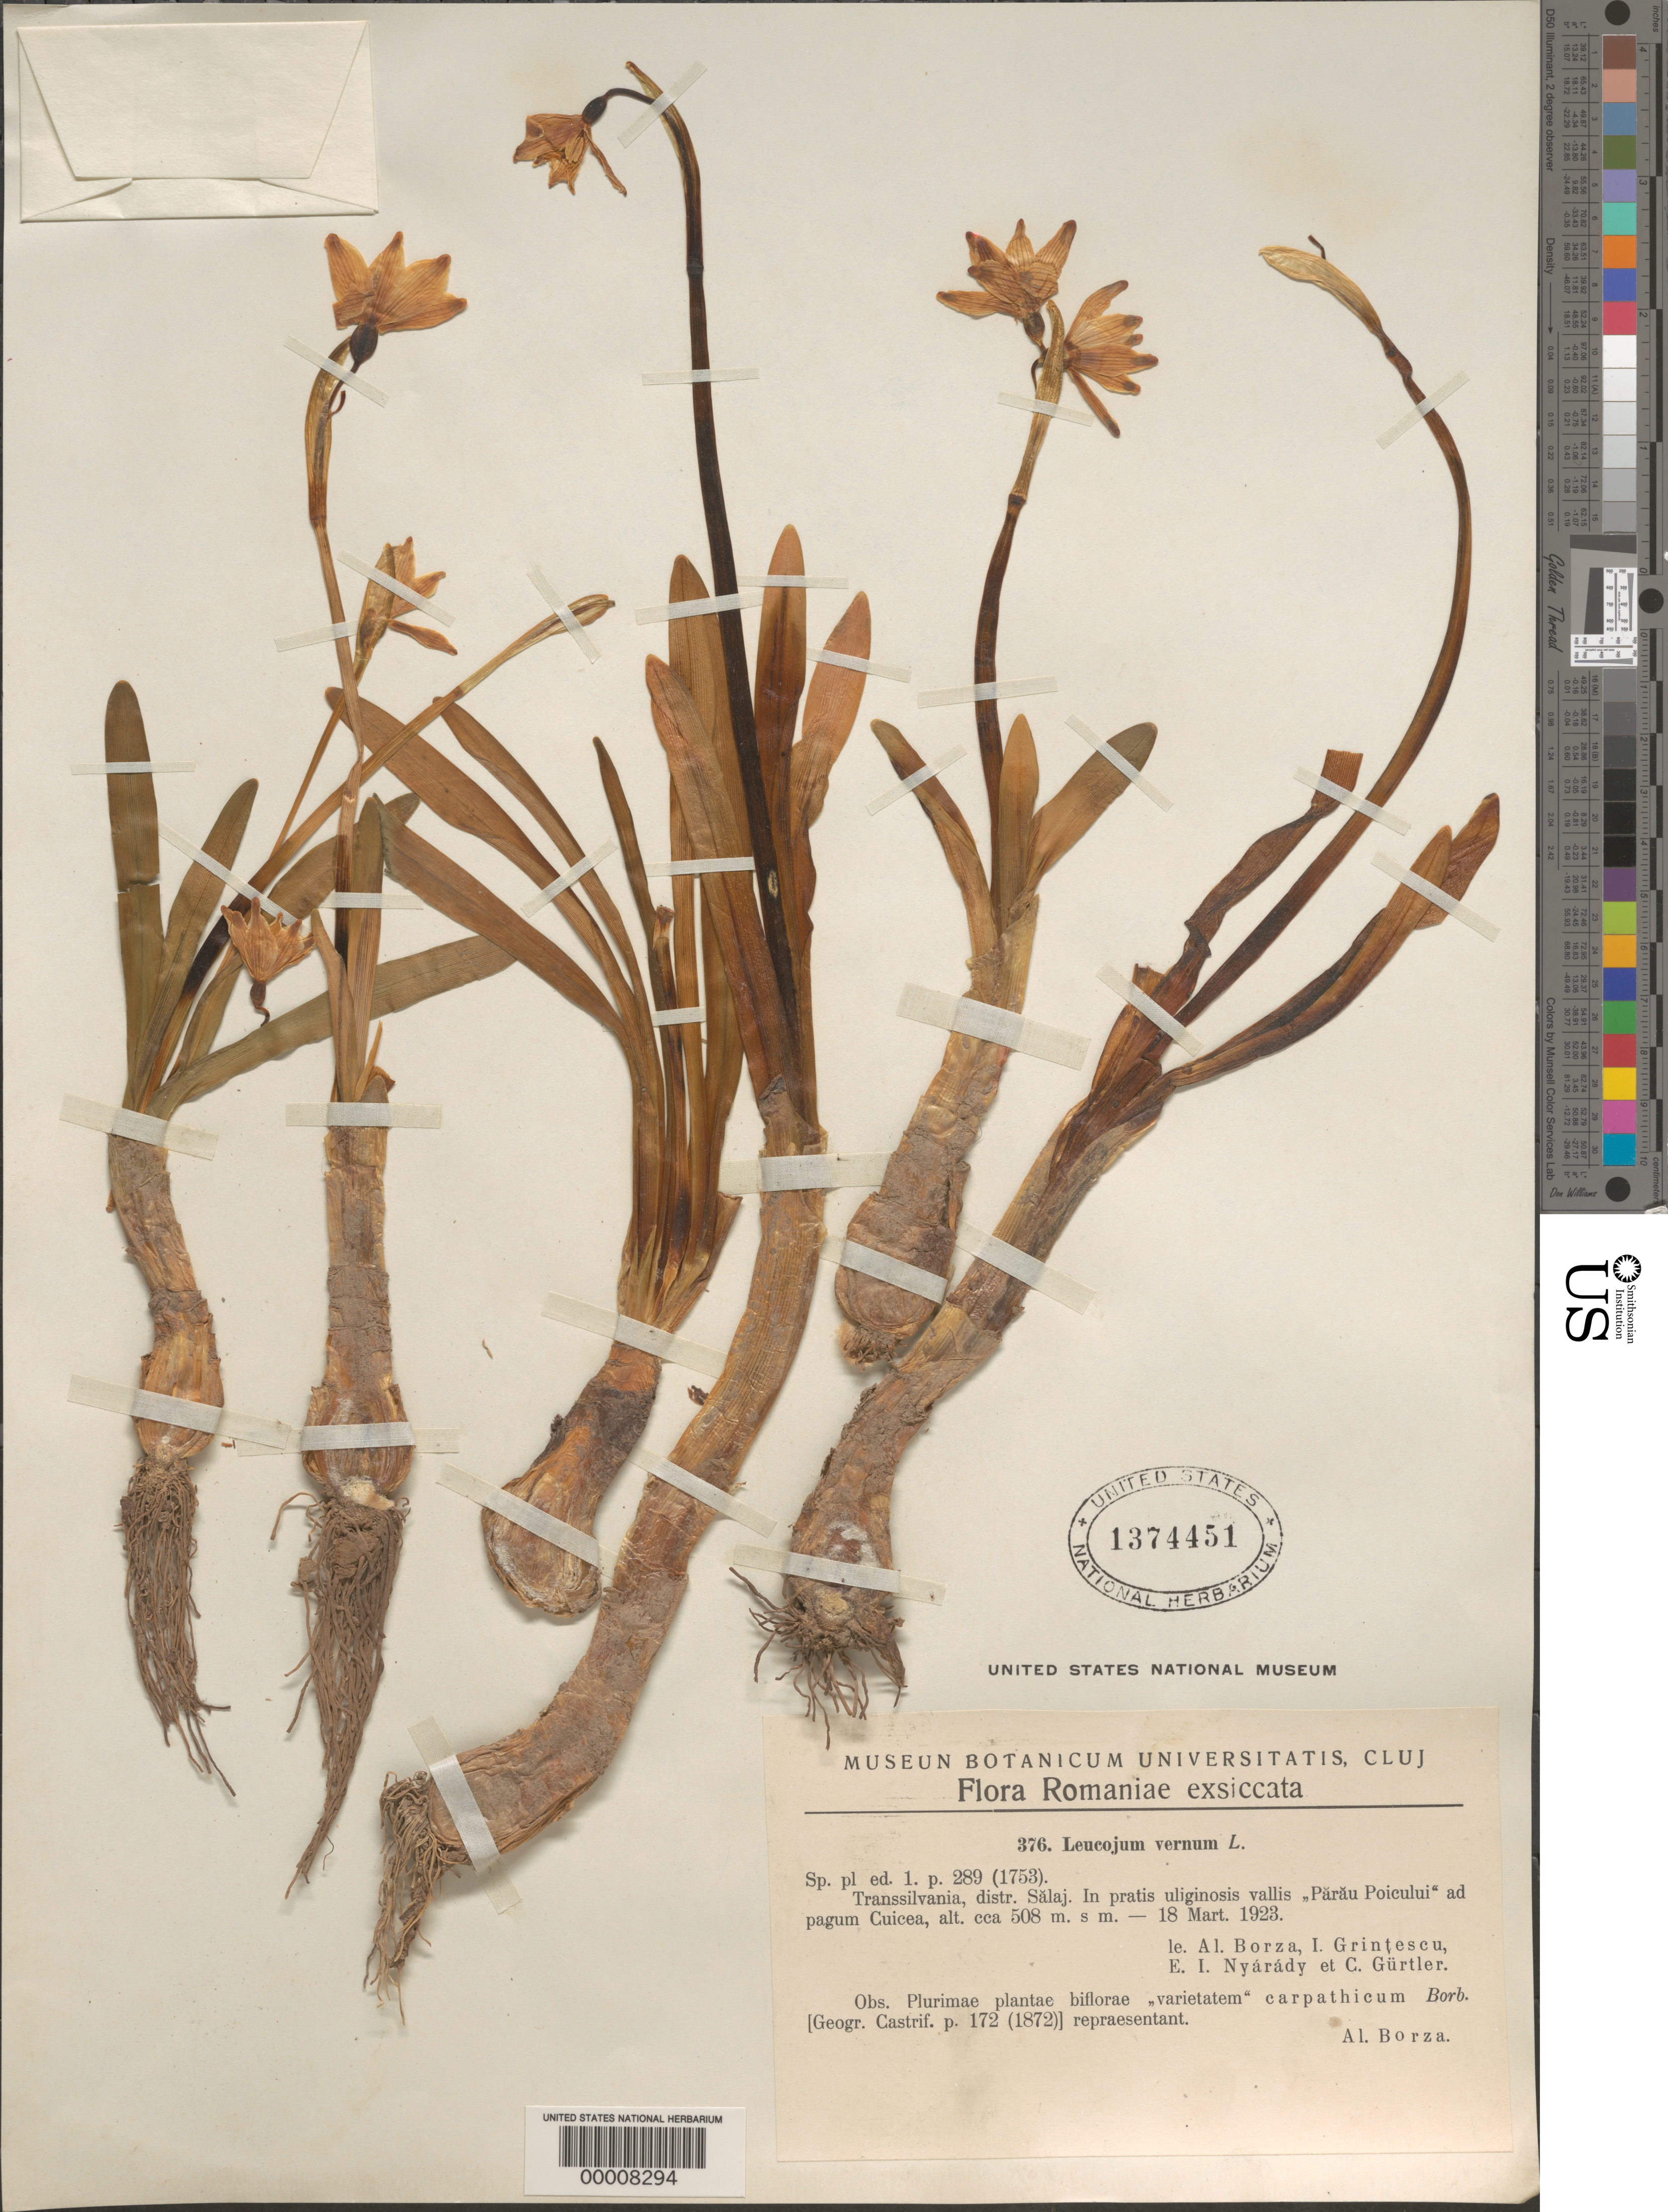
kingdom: Plantae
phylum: Tracheophyta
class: Liliopsida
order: Asparagales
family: Amaryllidaceae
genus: Leucojum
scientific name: Leucojum vernum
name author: L.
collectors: A. Borza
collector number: Exsicc. 376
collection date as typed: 18 Mar 1923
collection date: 1923-03-18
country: Romania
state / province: Salaj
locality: Cuicea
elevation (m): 508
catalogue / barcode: US 1374451